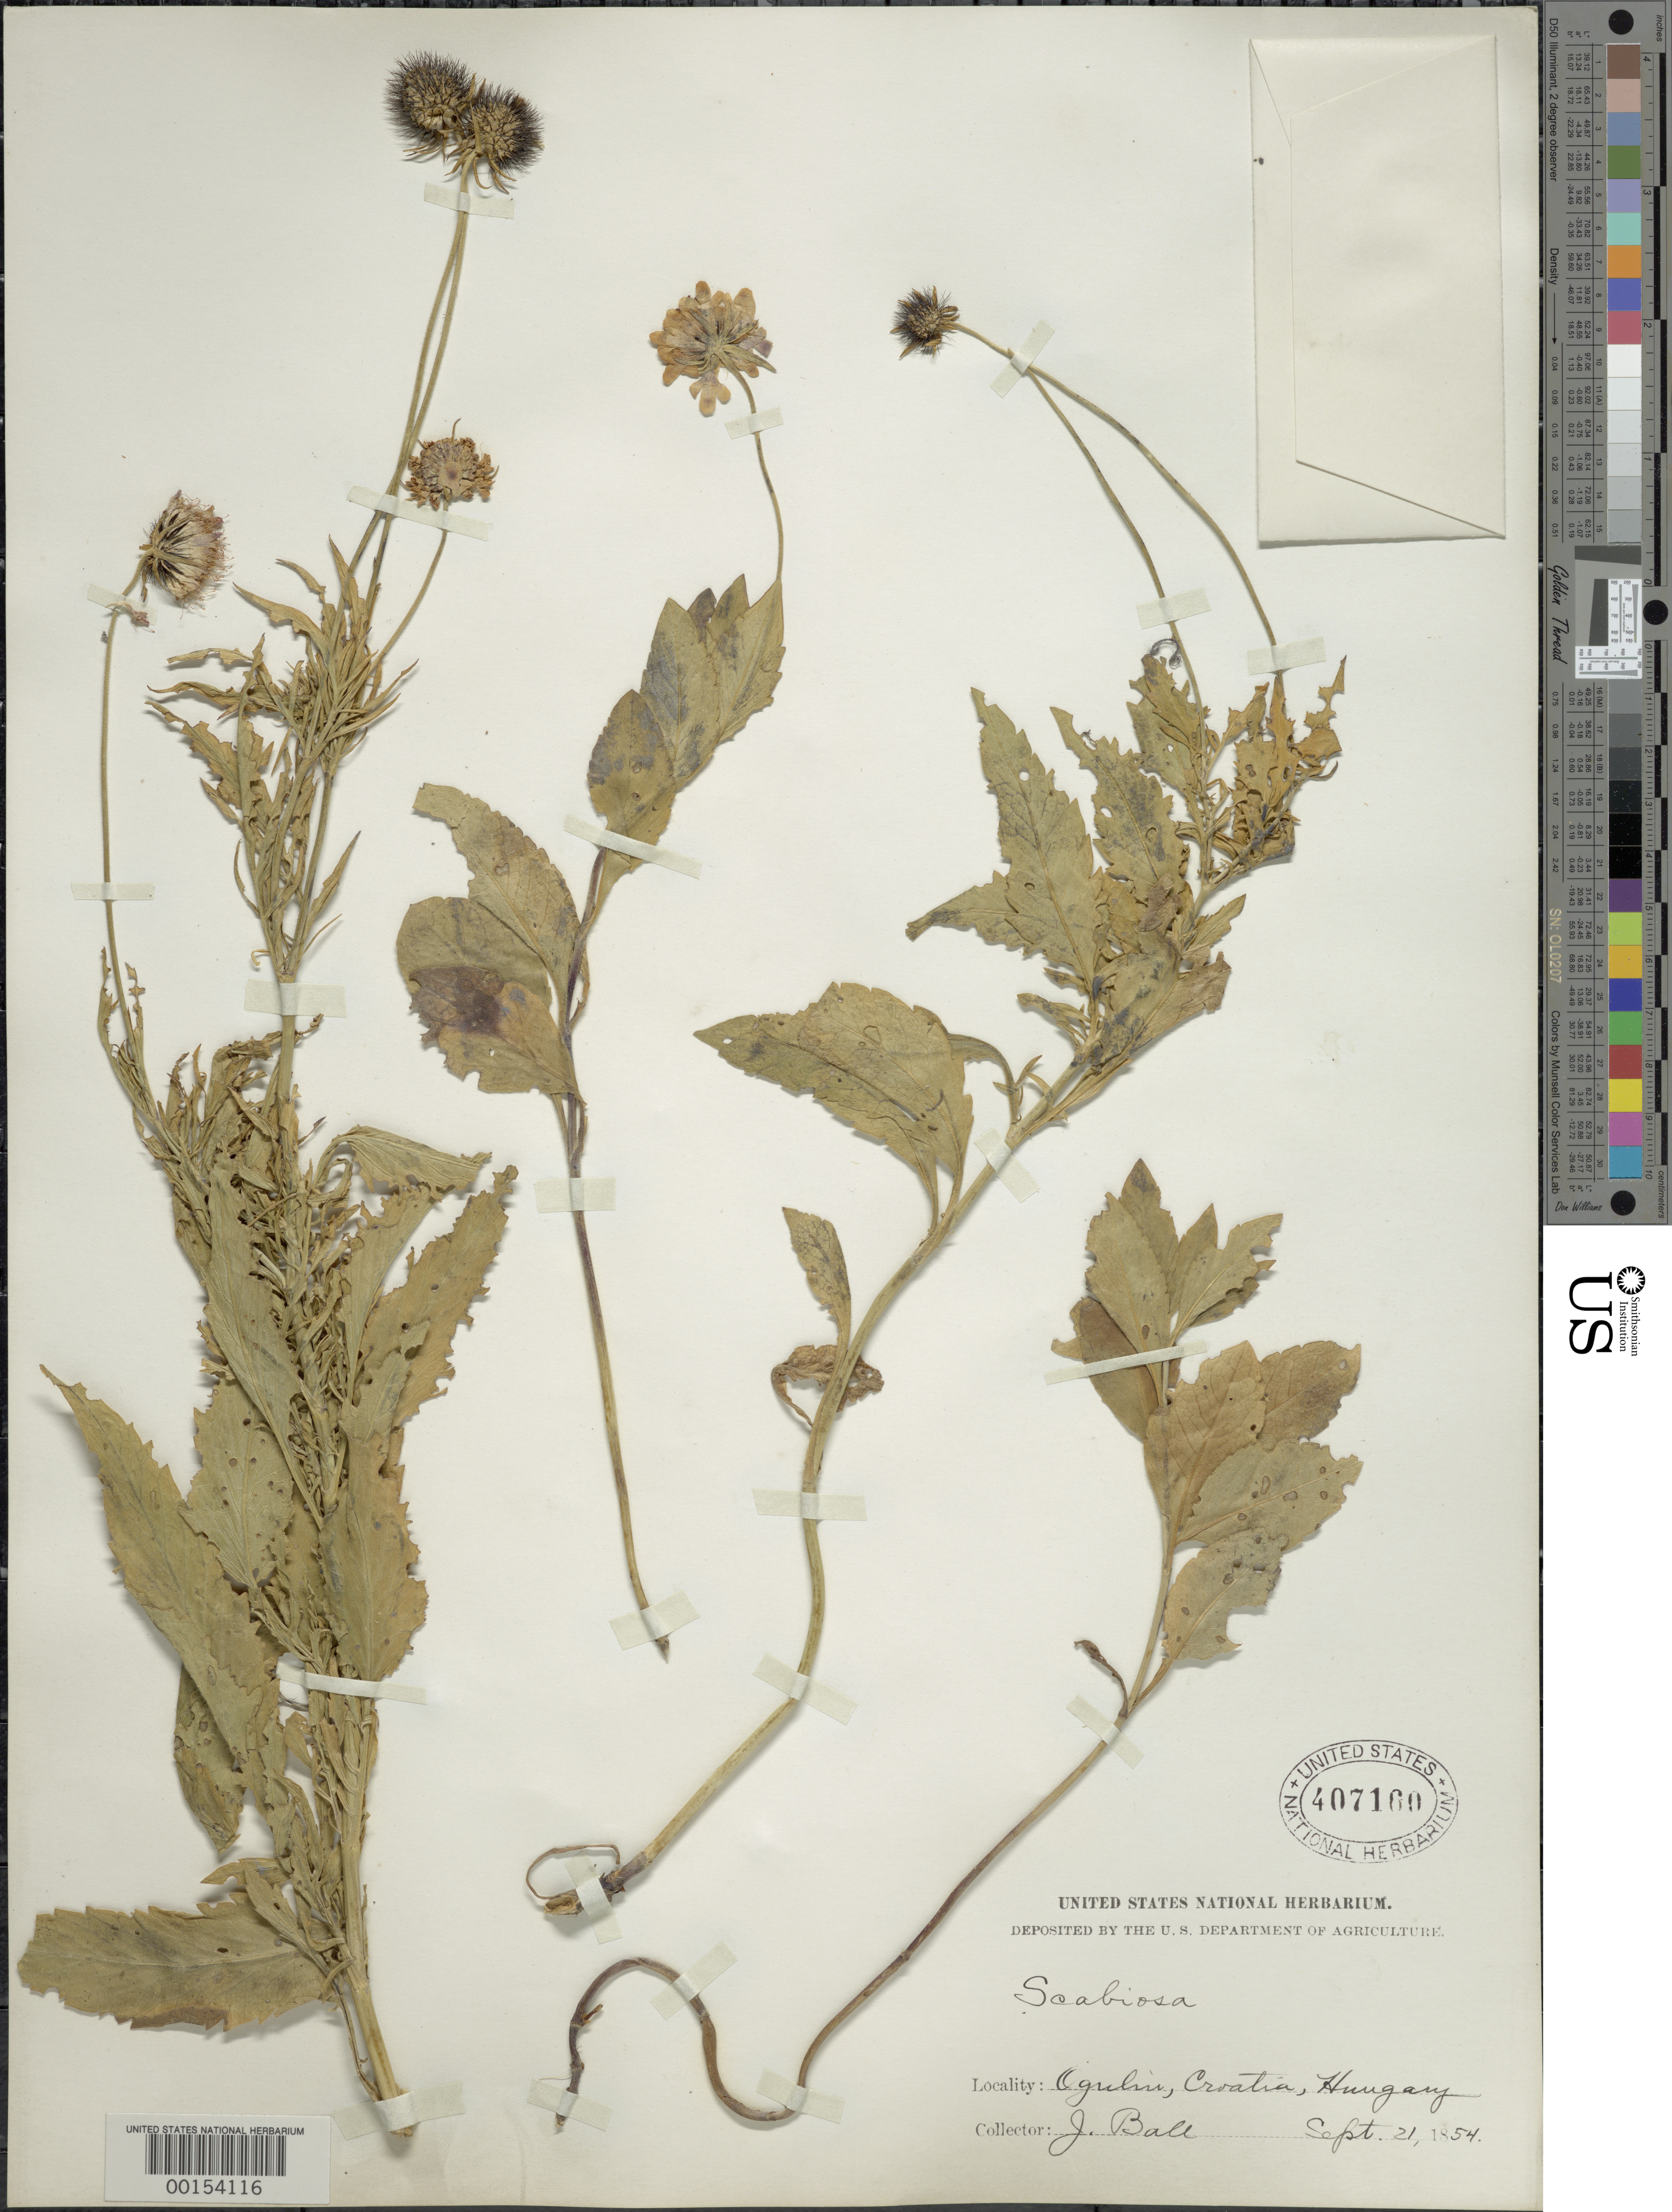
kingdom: Plantae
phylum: Tracheophyta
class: Magnoliopsida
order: Dipsacales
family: Caprifoliaceae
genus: Scabiosa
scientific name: Scabiosa sp.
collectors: J. Ball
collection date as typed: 21 Sep 1854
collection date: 1854-09-21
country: Hungary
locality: Ogrilin, Croatia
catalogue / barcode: US 407160